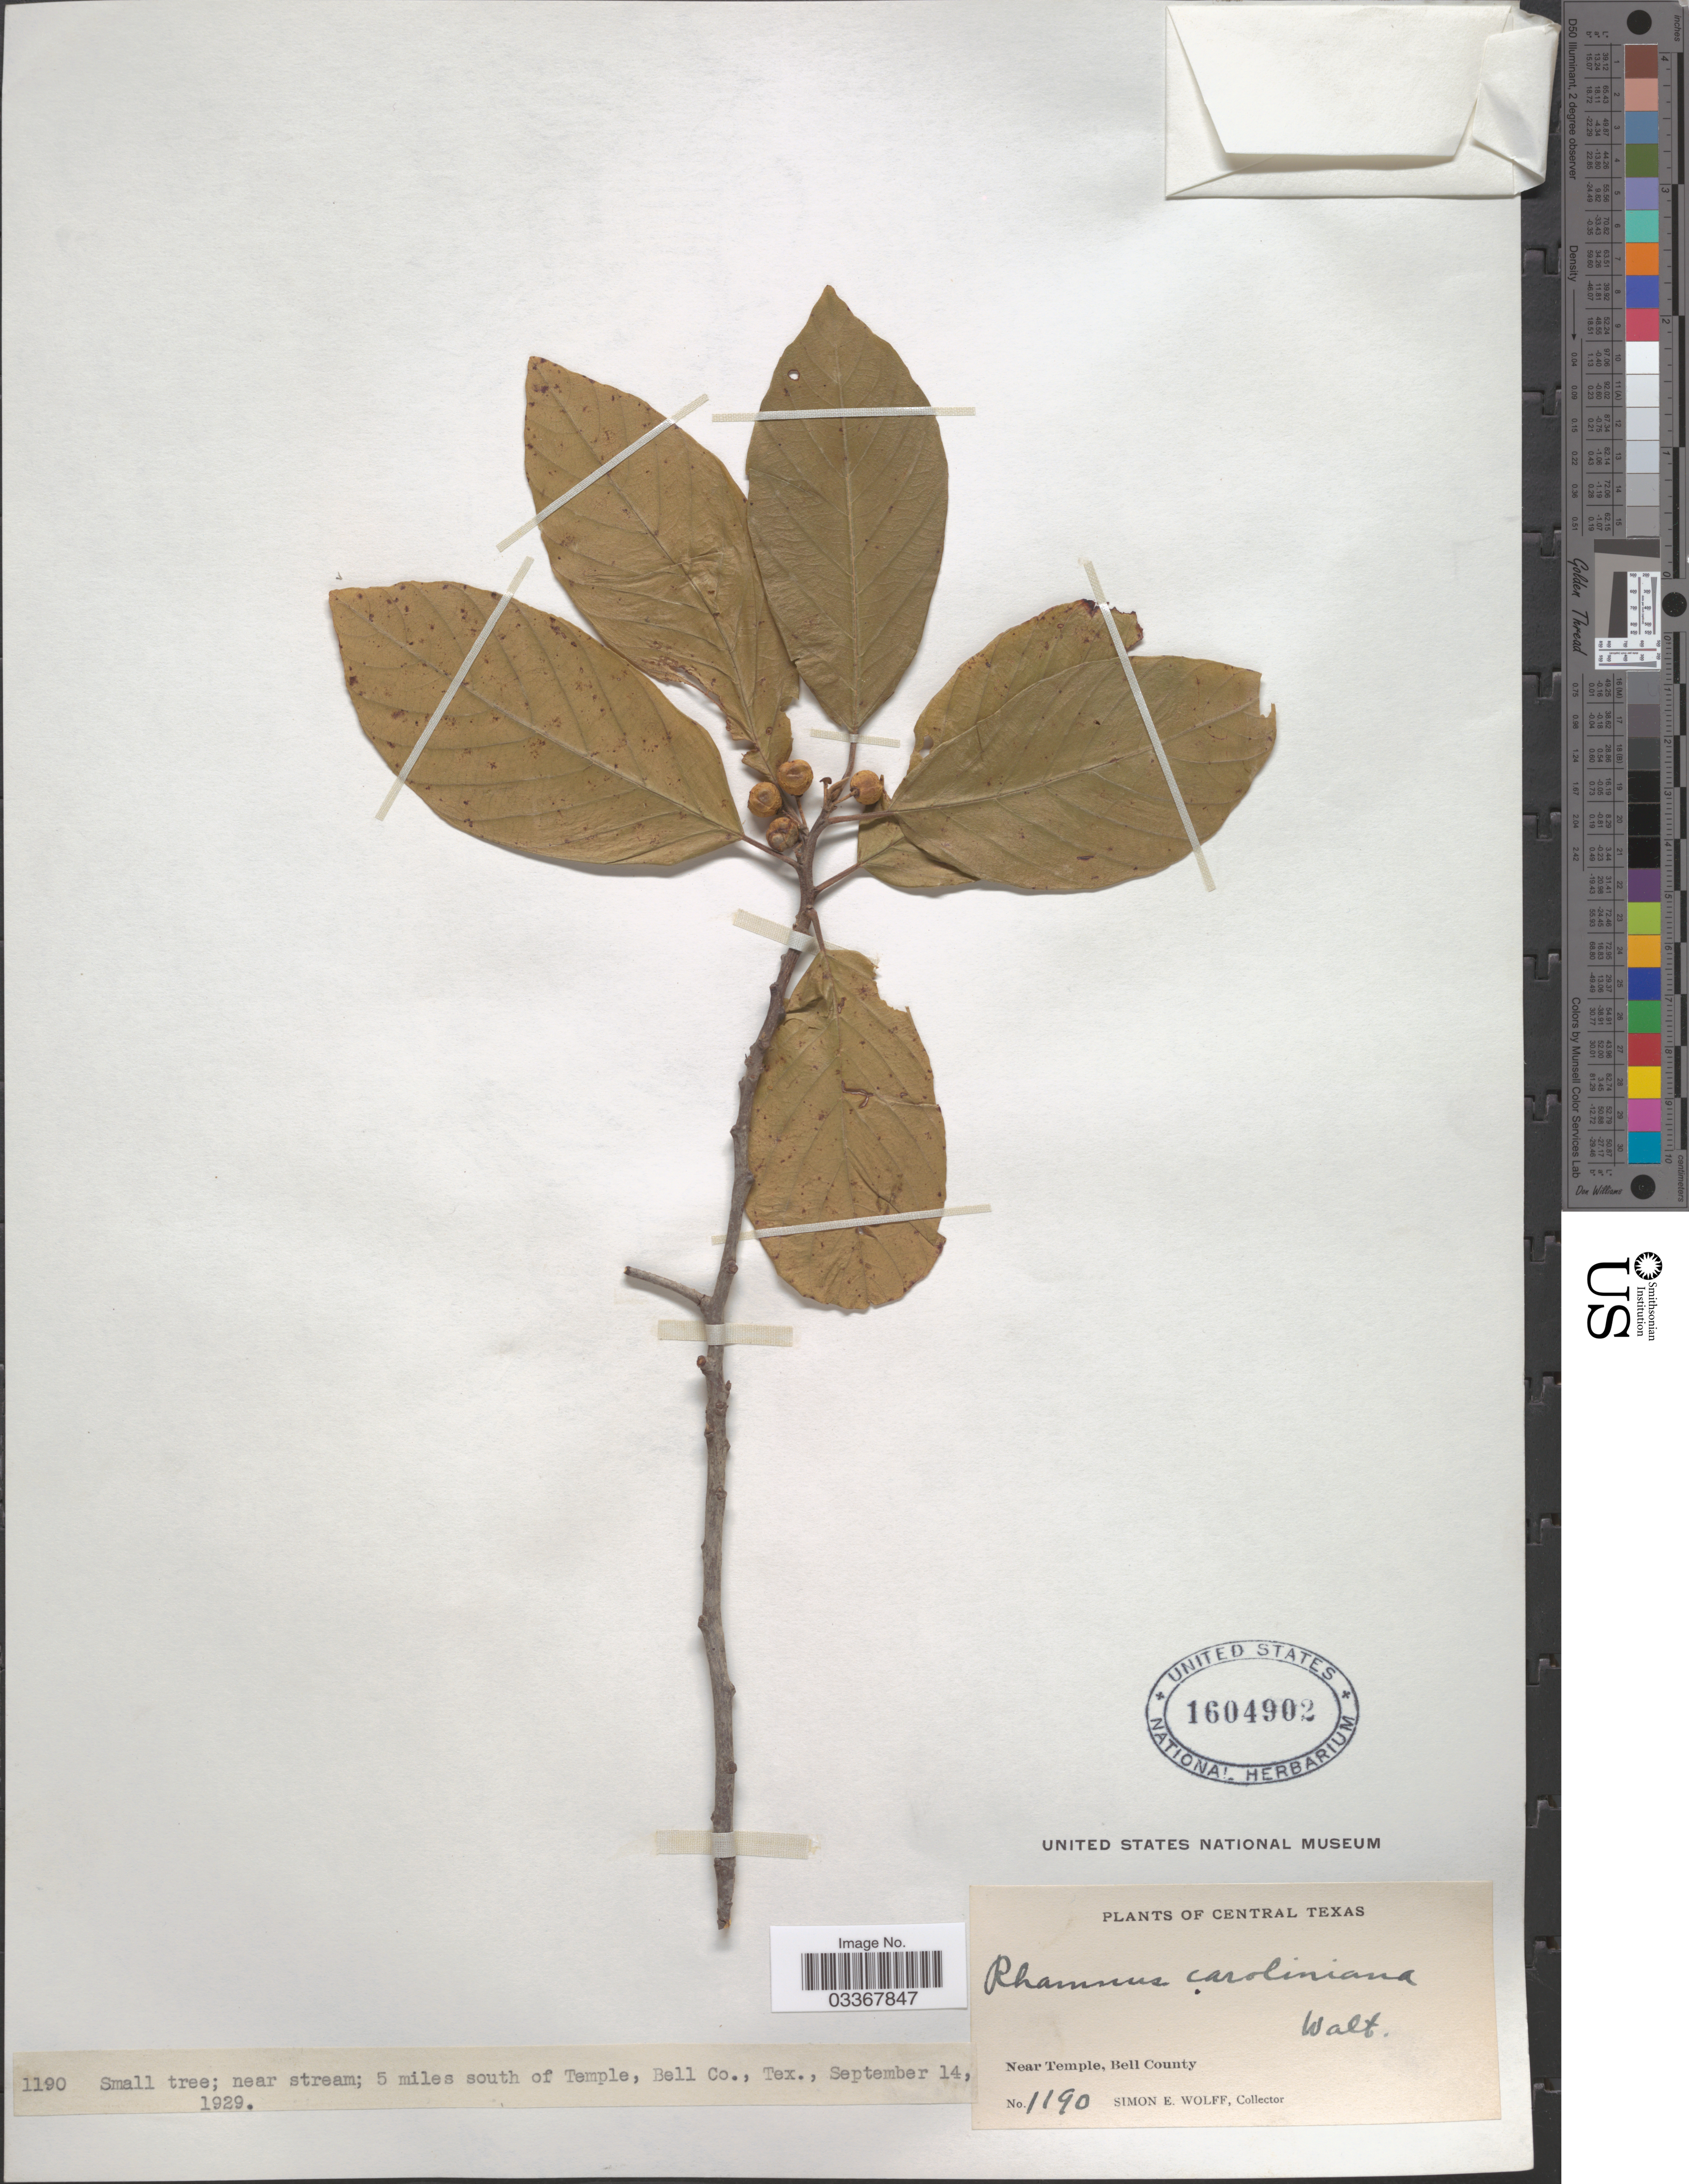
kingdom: Plantae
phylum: Tracheophyta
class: Magnoliopsida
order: Rosales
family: Rhamnaceae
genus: Frangula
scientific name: Frangula caroliniana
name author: (Walter) A. Gray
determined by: Strong, Mark T., (BOT), Smithsonian Institution - National Museum of Natural History (UNITED STATES)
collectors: S. E. Wolff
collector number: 1190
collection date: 1929-09-14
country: United States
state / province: Texas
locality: Central Texas, Near Temple, Bell County. 5 miles south of Temple.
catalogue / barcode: US 1604902